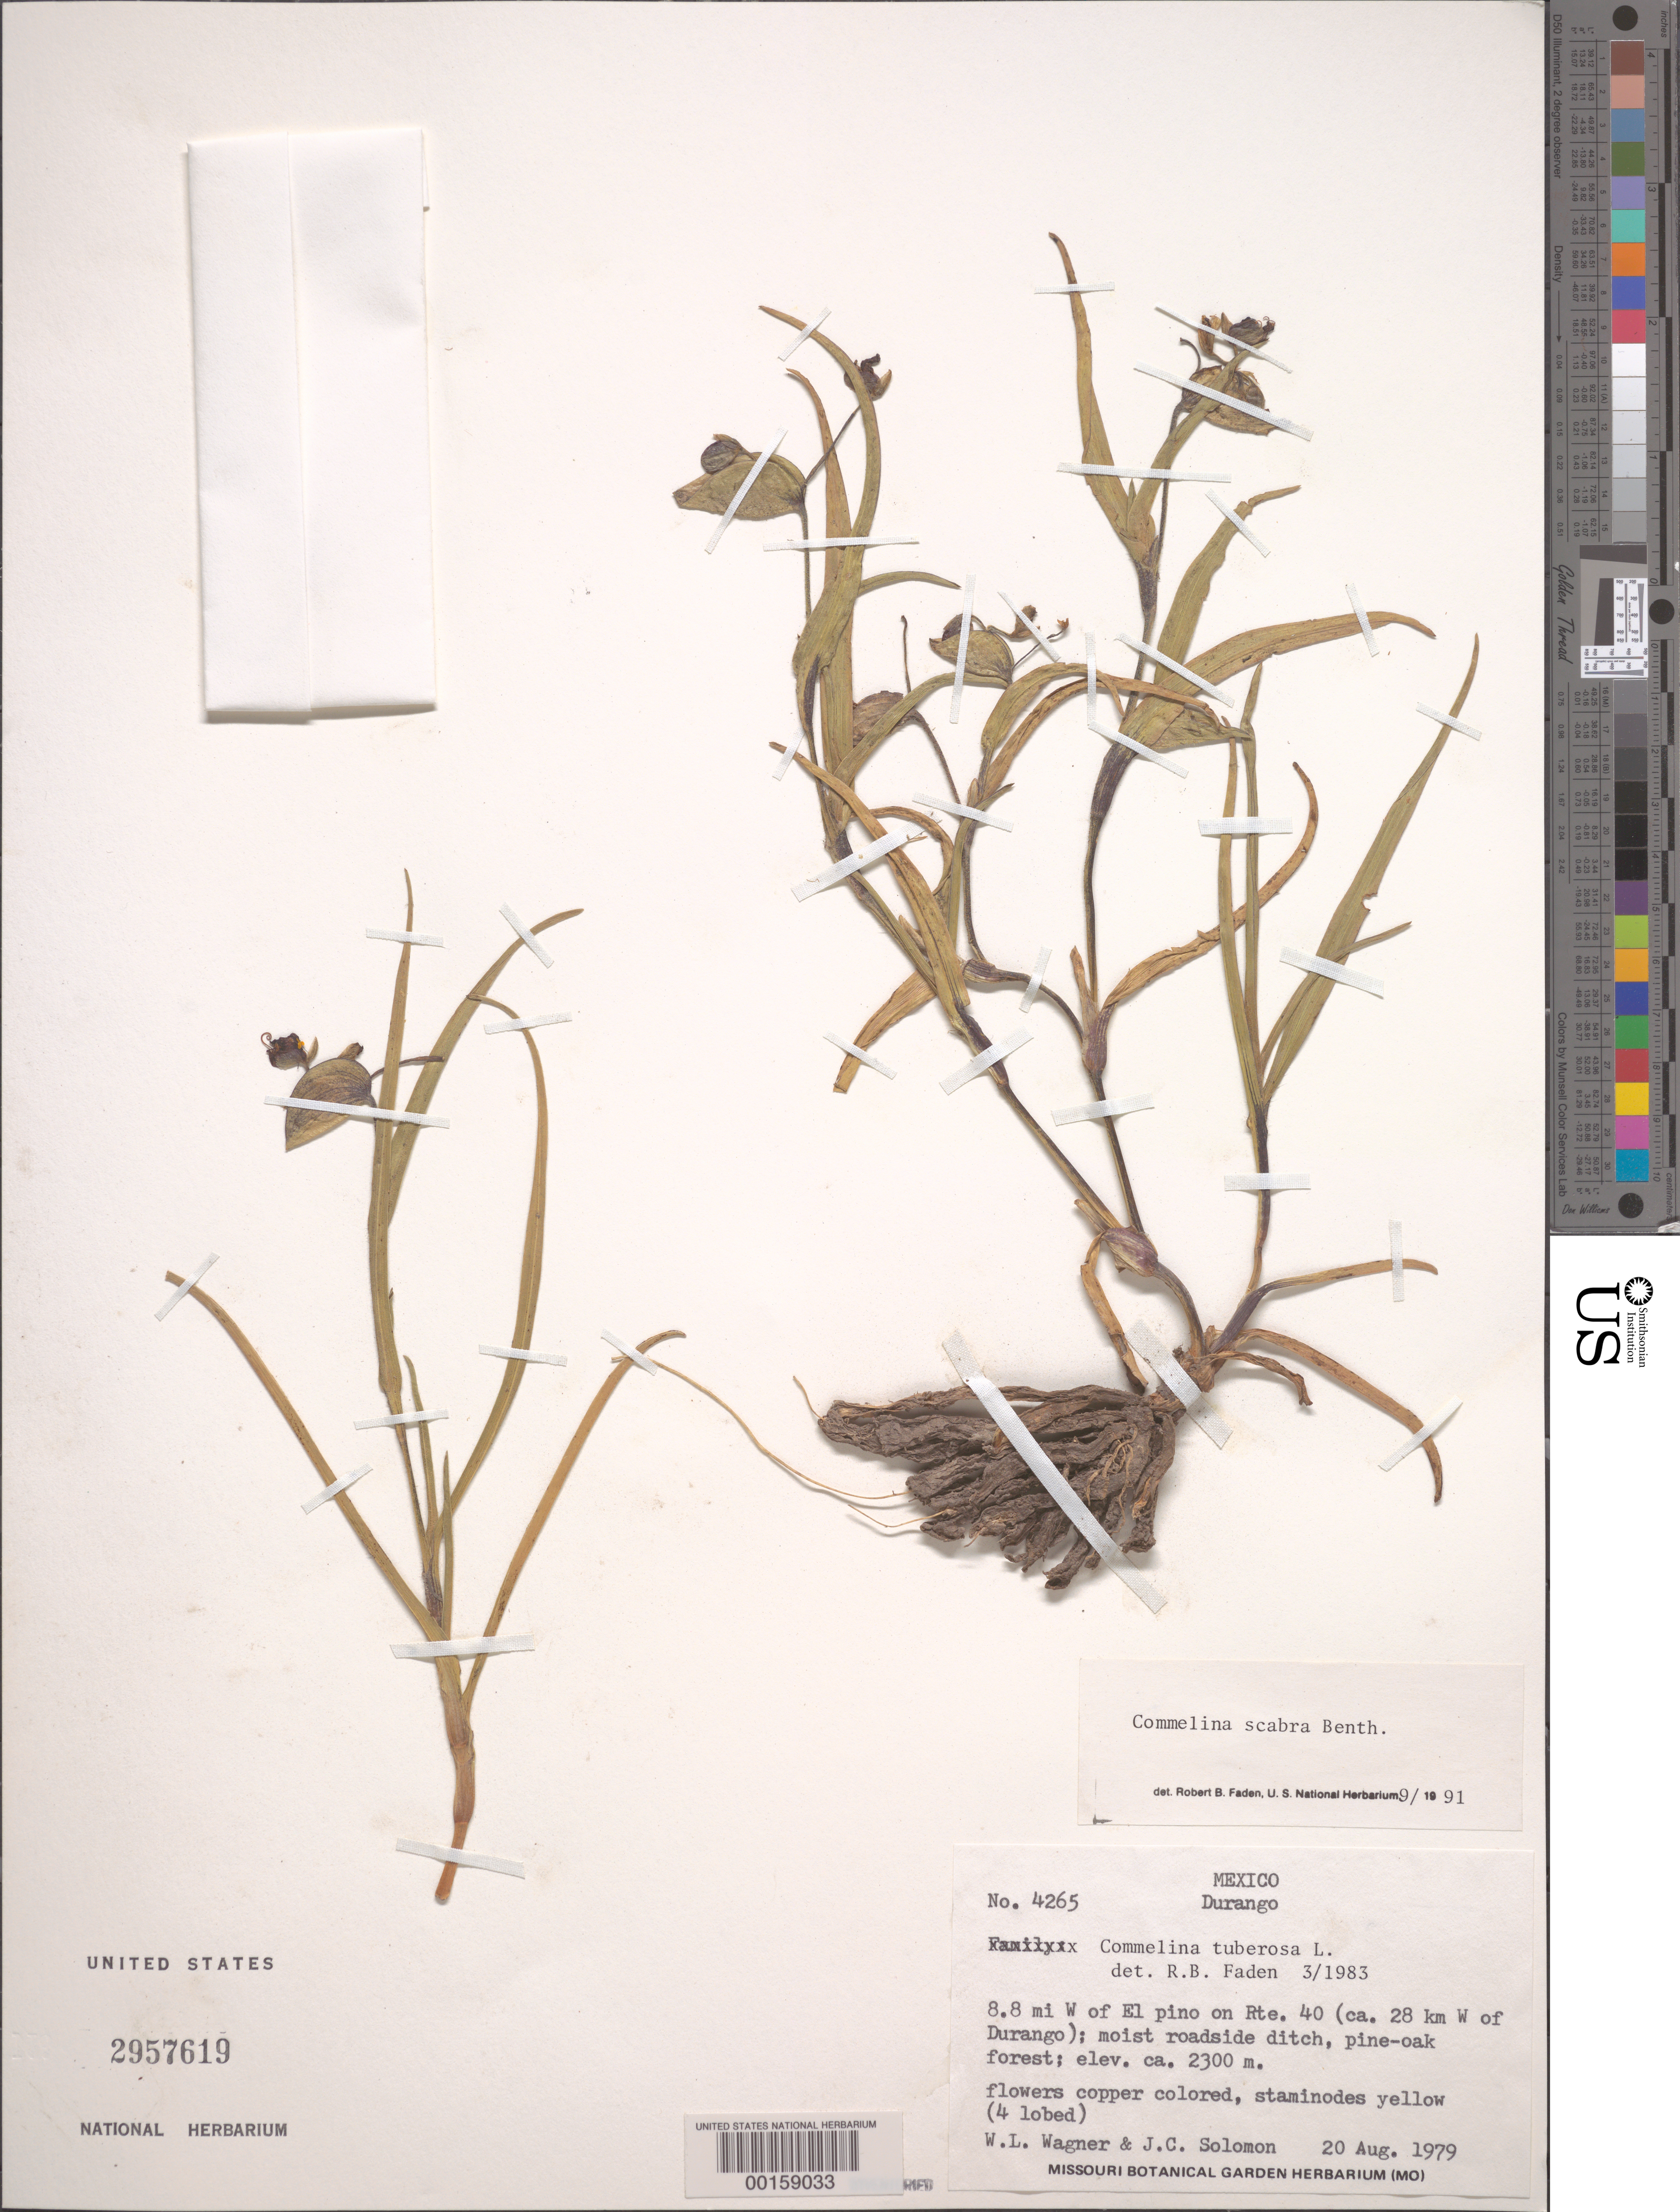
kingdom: Plantae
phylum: Tracheophyta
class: Liliopsida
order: Commelinales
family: Commelinaceae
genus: Commelina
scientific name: Commelina scabra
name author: Benth.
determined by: Faden, Robert B., (US), Smithsonian Institution - National Museum of Natural History (UNITED STATES)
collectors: W. L. Wagner & J. C. Solomon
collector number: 4265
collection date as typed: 20 Aug 1979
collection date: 1979-08-20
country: Mexico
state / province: Durango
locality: W of el pino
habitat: Moist soil; roadside ditch, pine-oak forest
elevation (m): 2300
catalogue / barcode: US 2957619